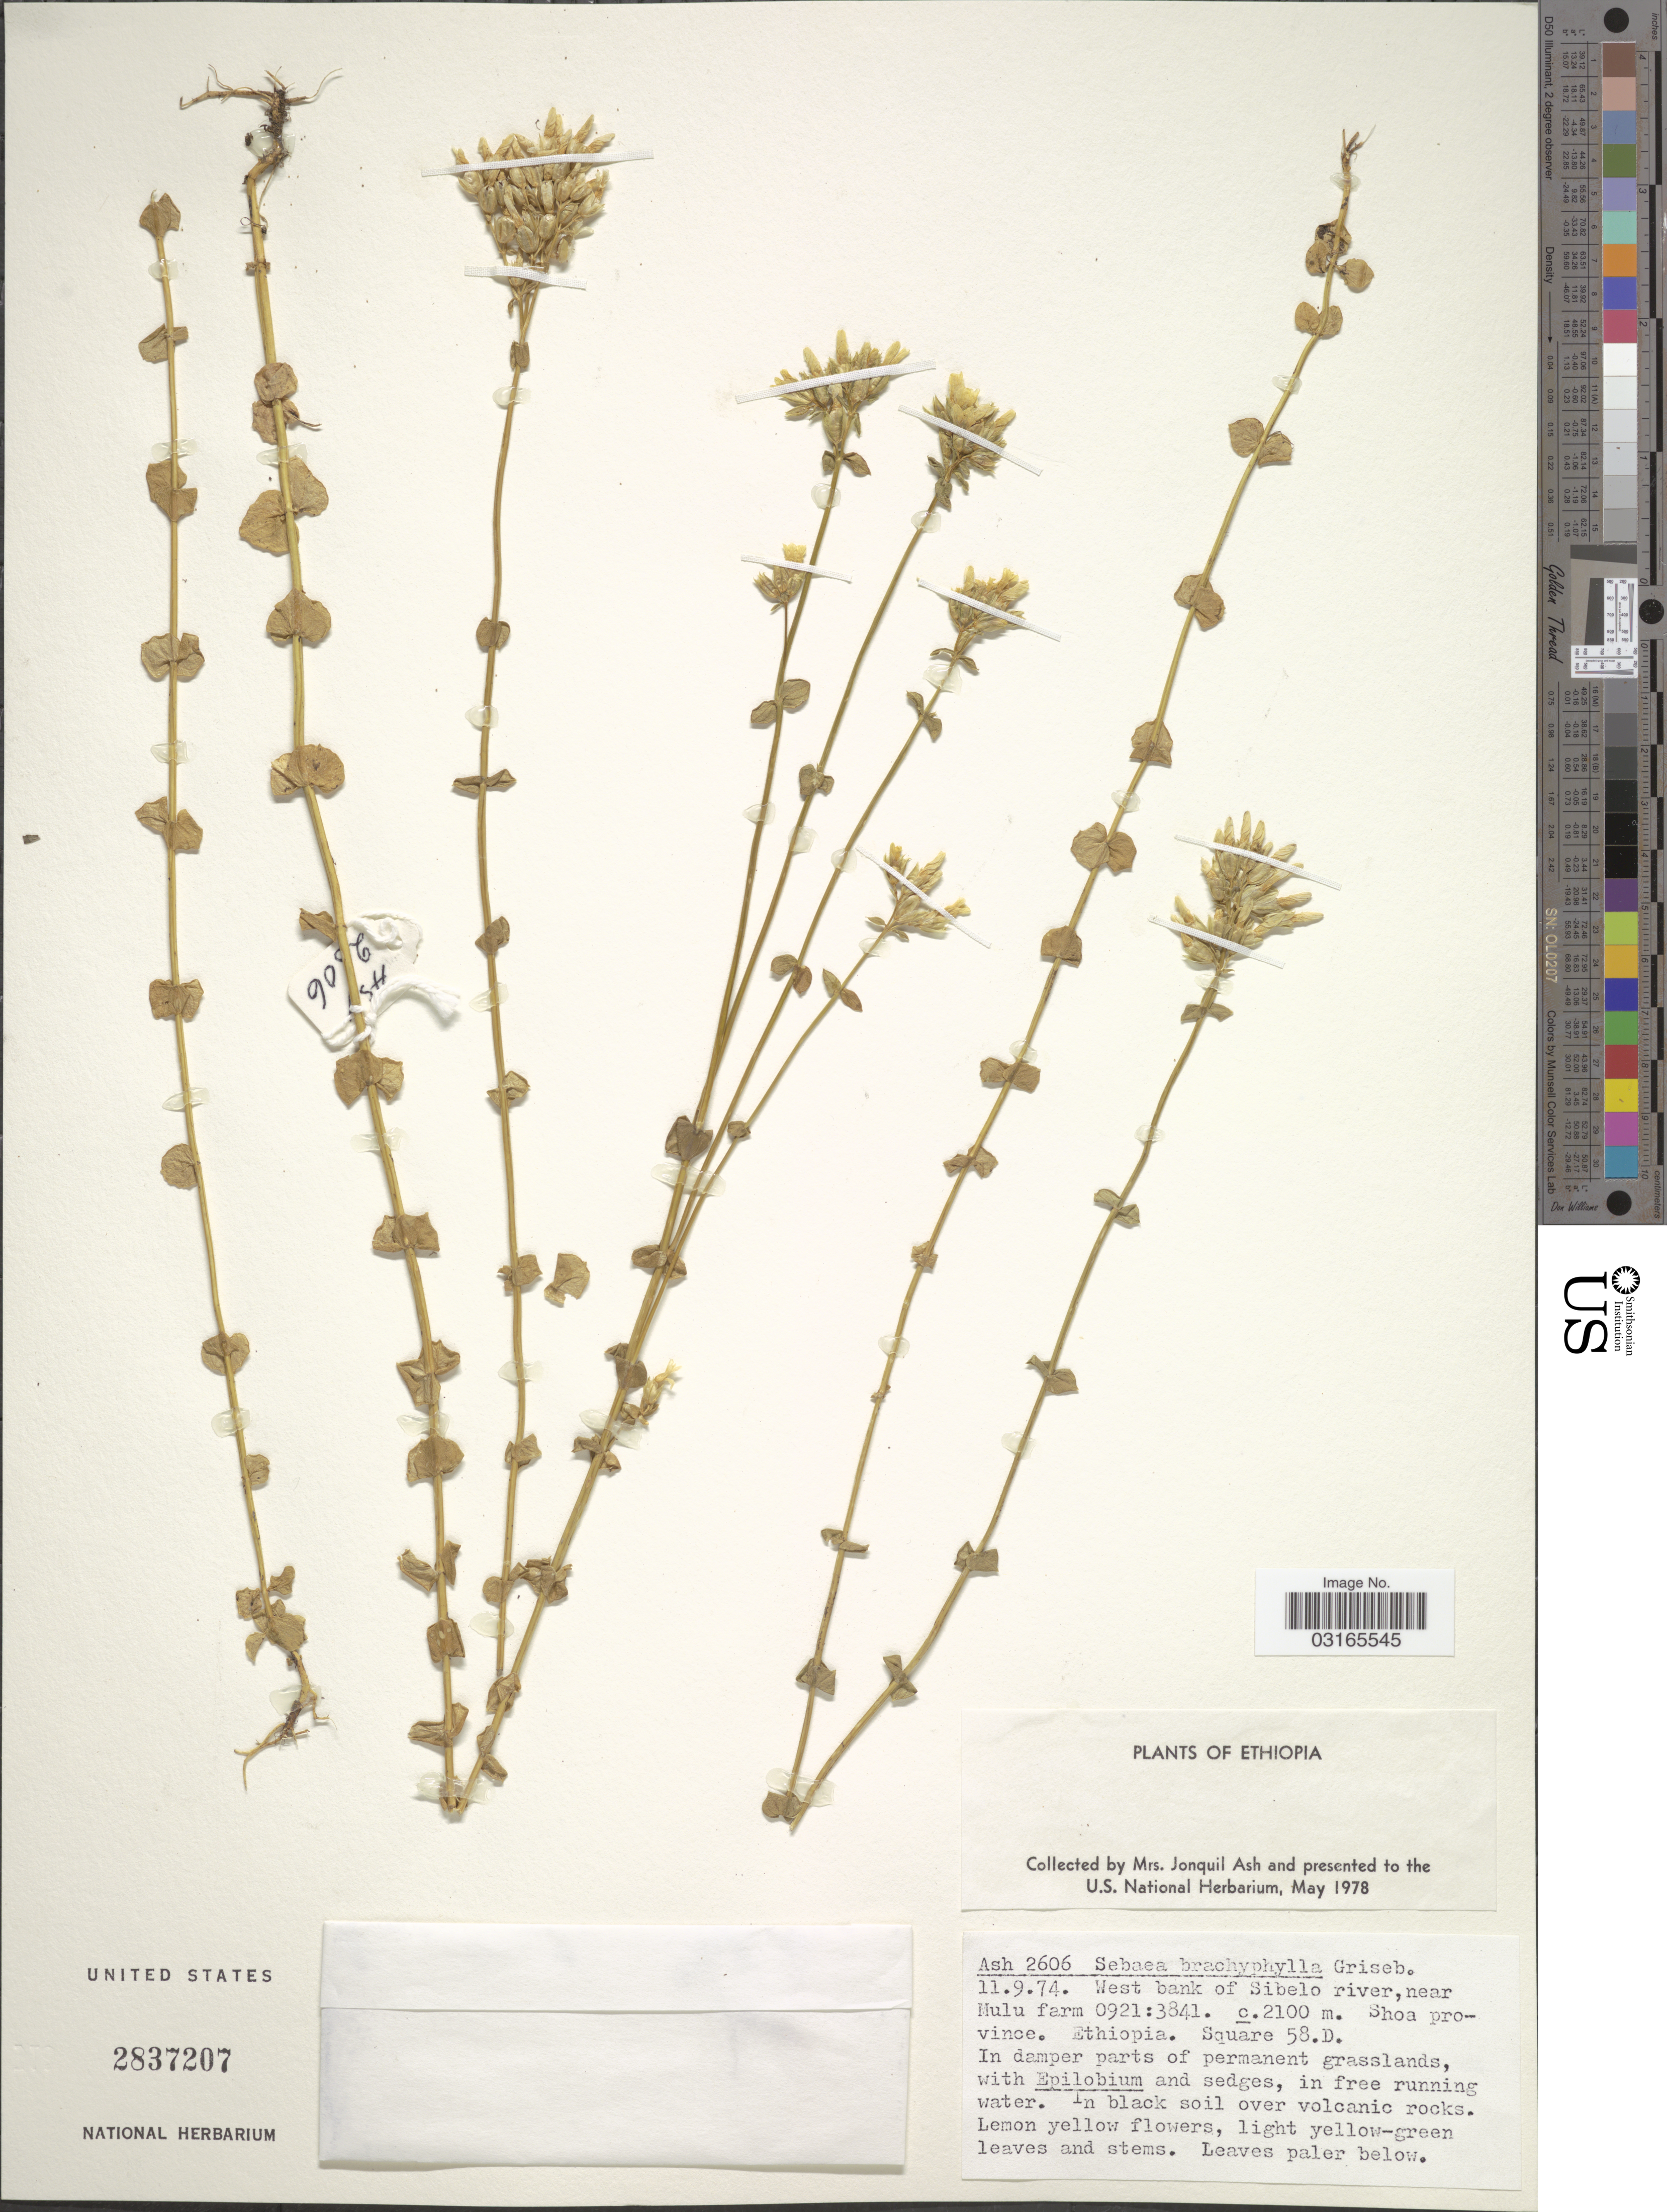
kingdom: Plantae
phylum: Tracheophyta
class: Magnoliopsida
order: Gentianales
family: Gentianaceae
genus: Sebaea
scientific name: Sebaea brachyphylla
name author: Griseb.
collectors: J. Ash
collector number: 2606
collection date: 1974-09-11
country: Ethiopia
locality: West bank of Sibelo river, near Mulu farm 0921:3841. Shoa Province. Square 58.D.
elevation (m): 2100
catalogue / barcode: US 2837207